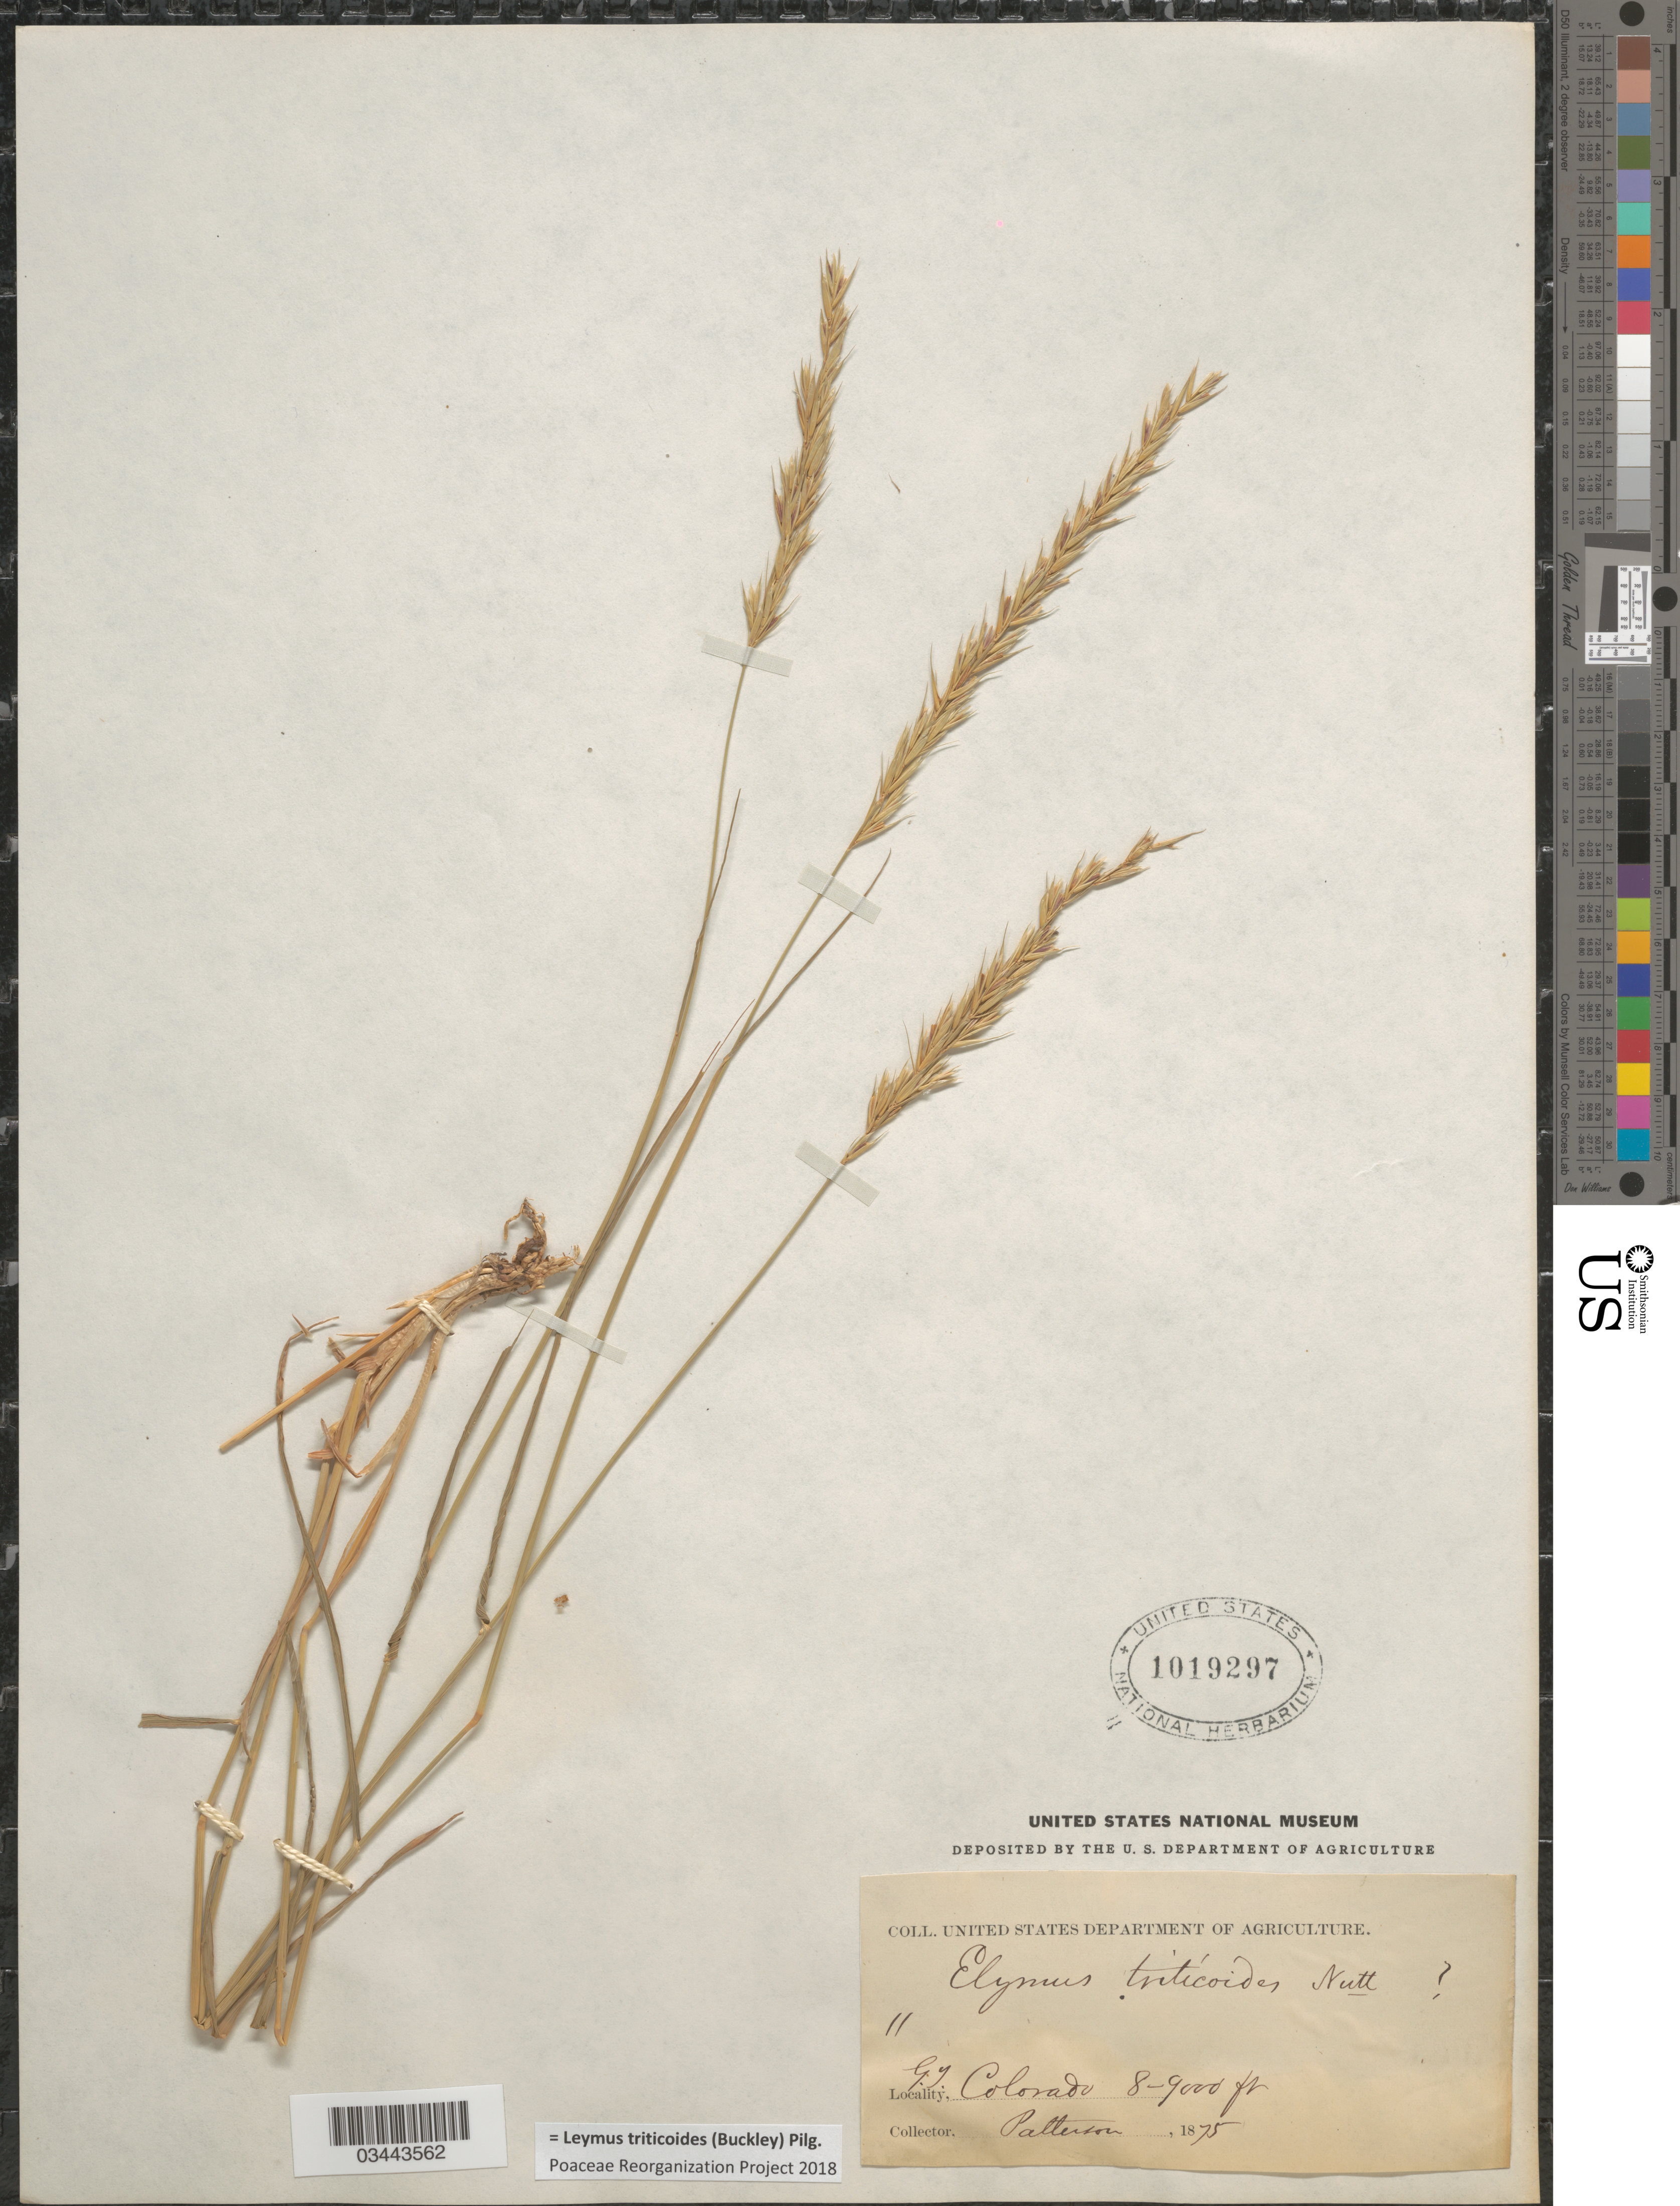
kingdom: Plantae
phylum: Tracheophyta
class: Liliopsida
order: Poales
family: Poaceae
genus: Leymus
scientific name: Leymus triticoides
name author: (Buckley) Pilg.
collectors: -. Patterson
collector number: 11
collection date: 1875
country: United States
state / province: Colorado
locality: G. Y.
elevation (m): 2438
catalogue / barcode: US 1019297